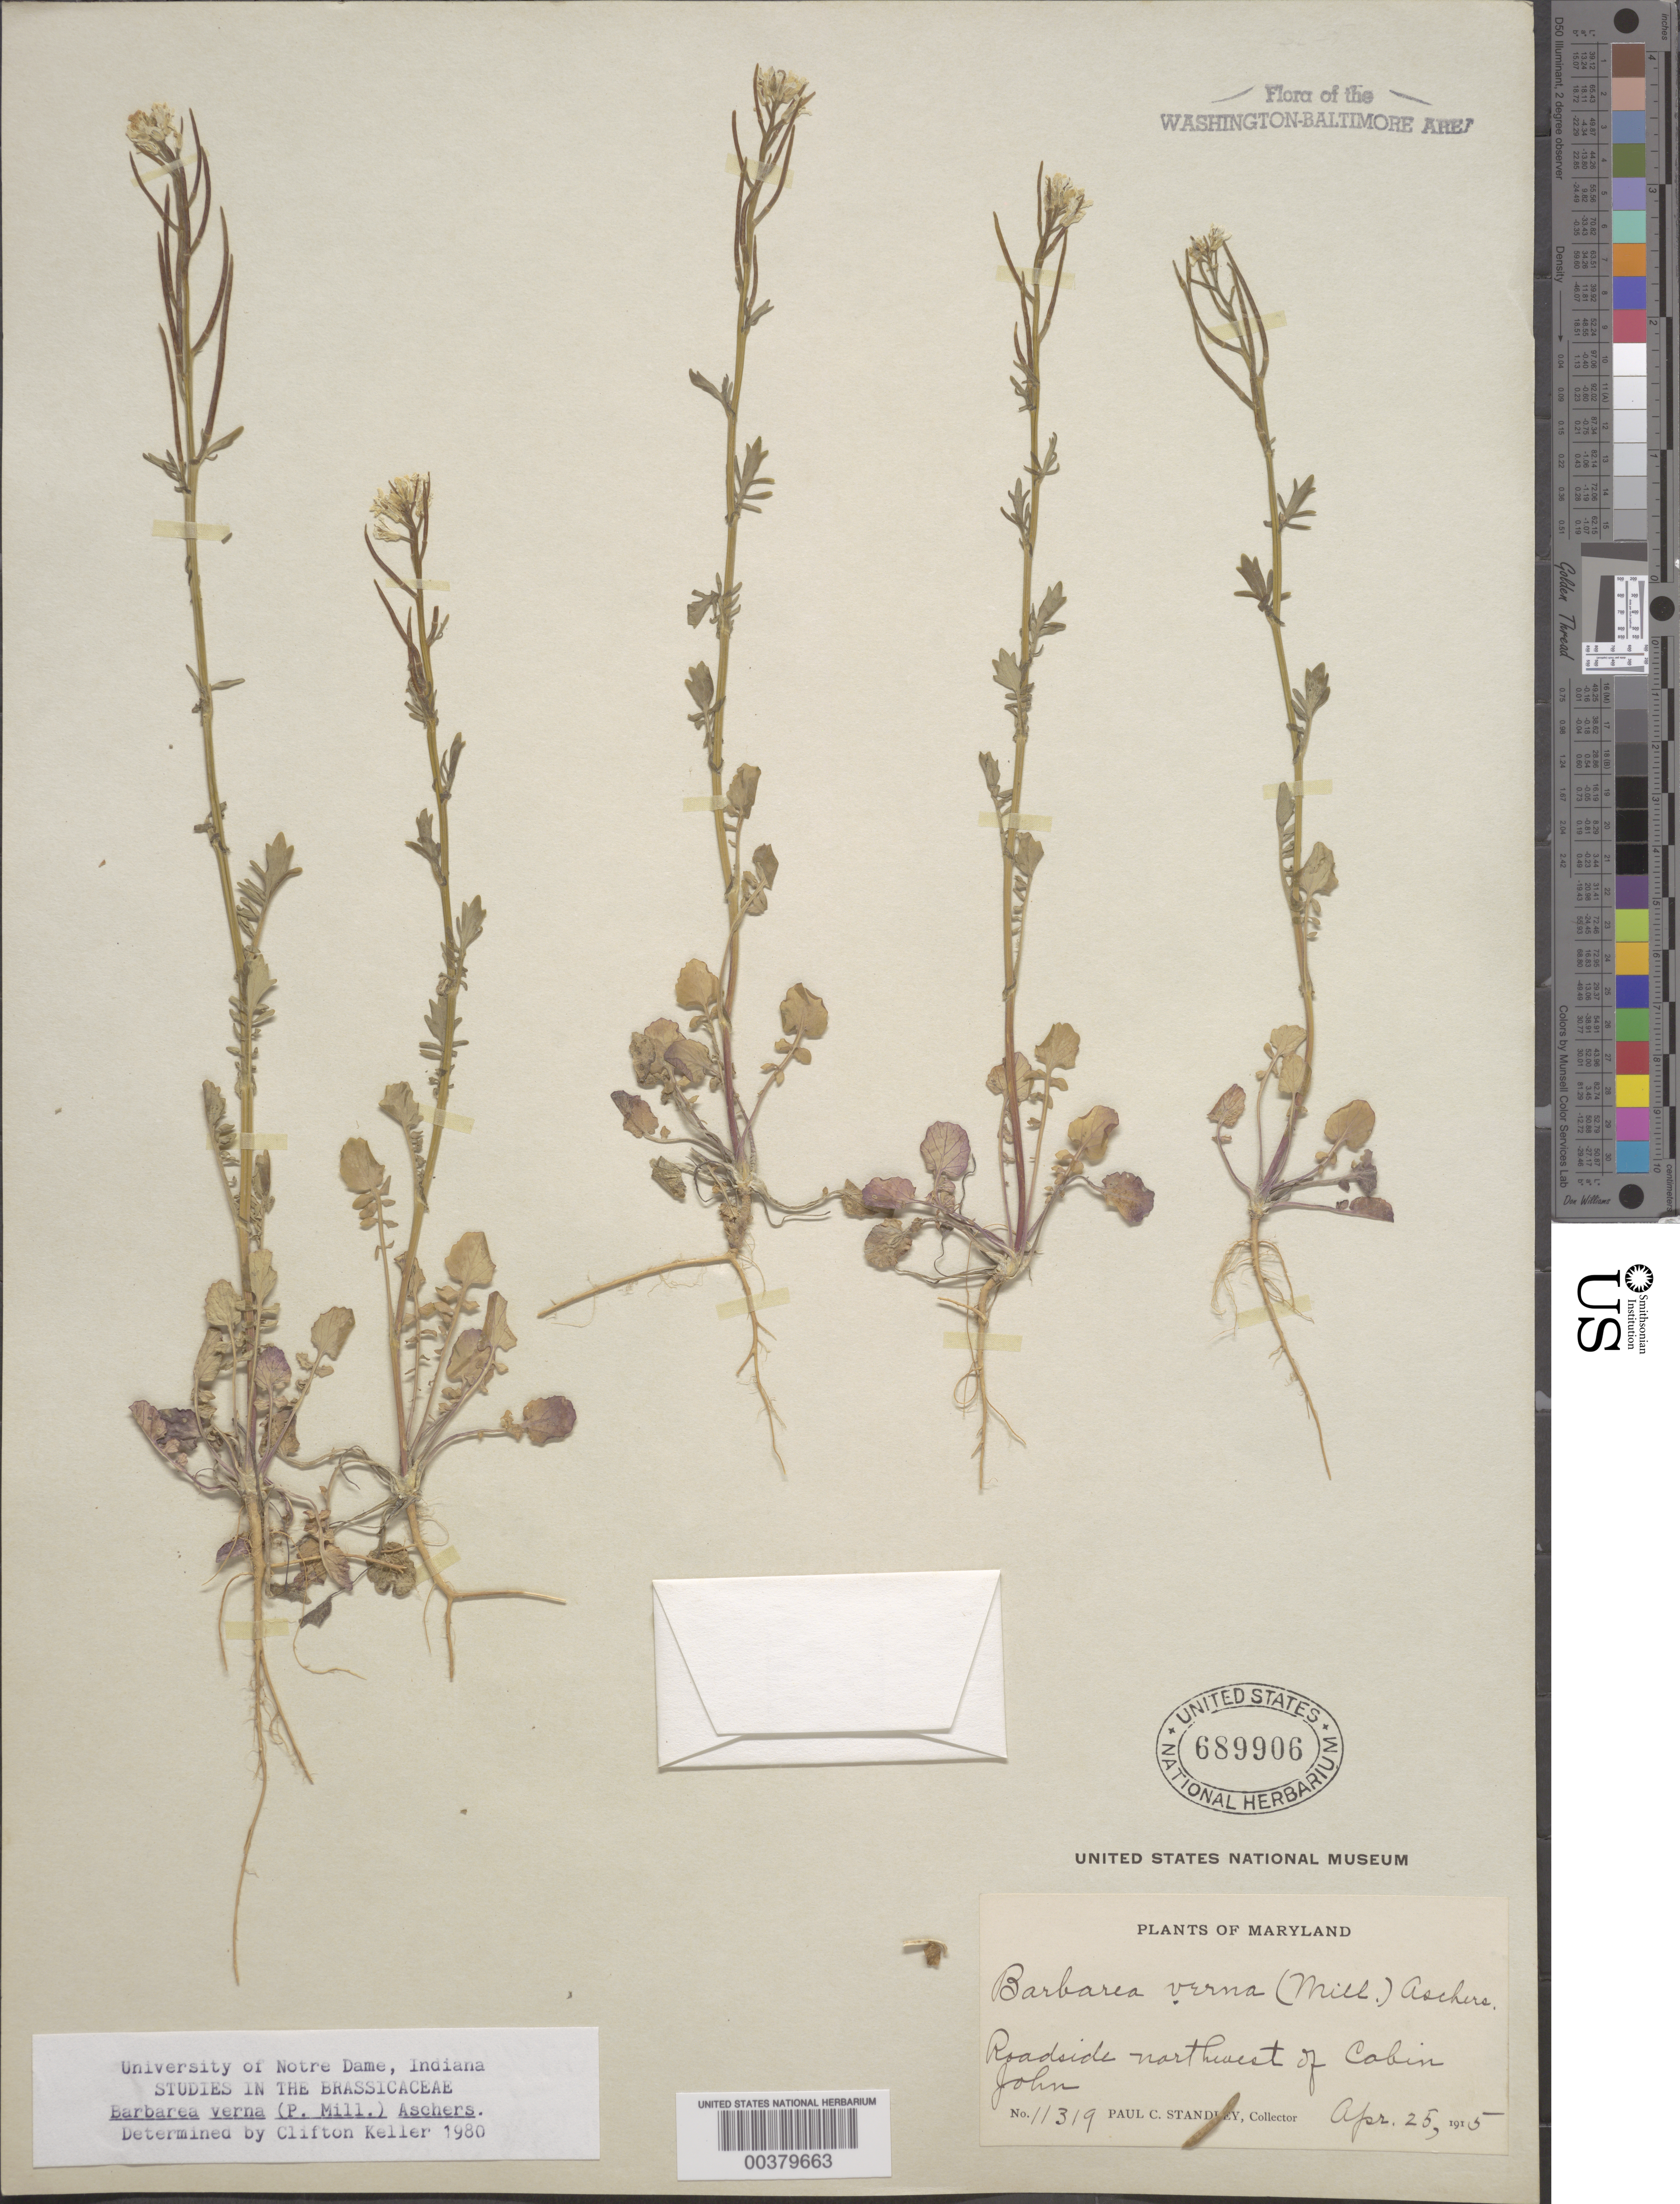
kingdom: Plantae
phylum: Tracheophyta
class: Magnoliopsida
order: Brassicales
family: Brassicaceae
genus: Barbarea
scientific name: Barbarea verna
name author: (Mill.) Asch.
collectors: P. C. Standley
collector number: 11319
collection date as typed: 25 Apr 1915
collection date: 1915-04-25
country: United States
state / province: Maryland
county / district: Montgomery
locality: northwest of Cabin John C. & O. Canal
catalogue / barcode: US 689906